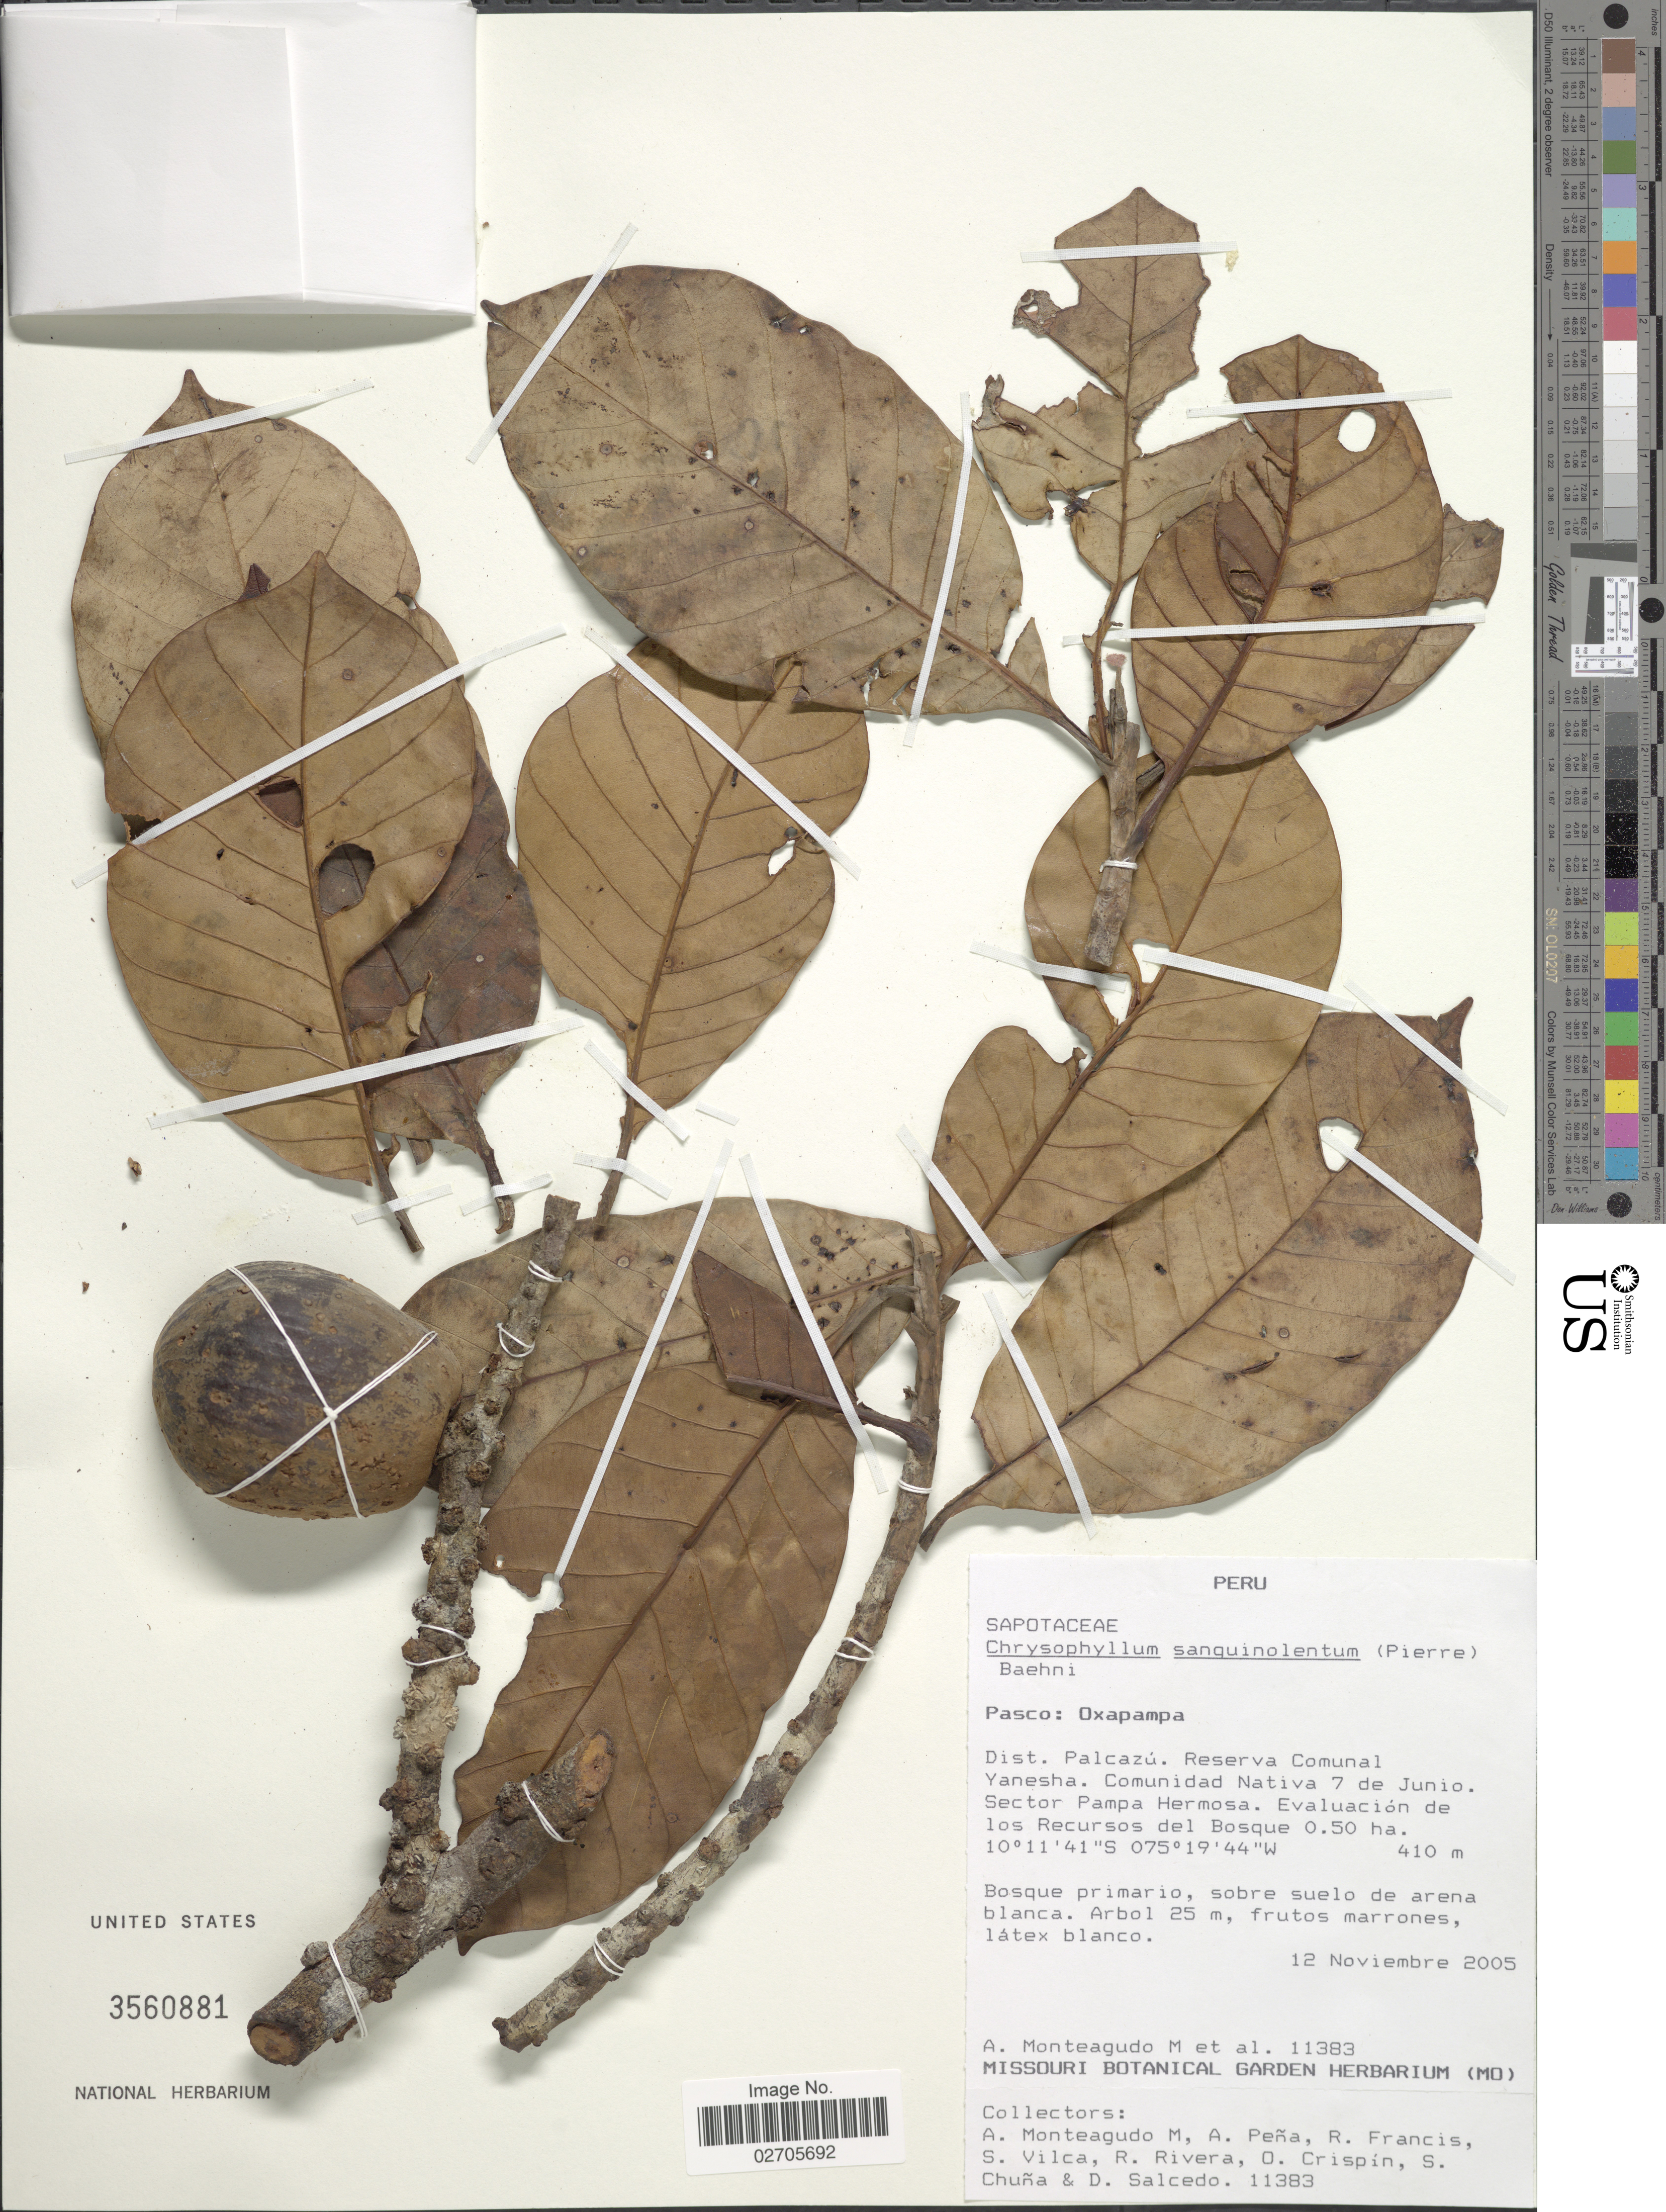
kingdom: Plantae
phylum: Tracheophyta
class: Magnoliopsida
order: Ericales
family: Sapotaceae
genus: Chrysophyllum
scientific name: Chrysophyllum sanguinolentum subsp. sanguinolentum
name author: (Pierre) Baehni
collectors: A. Monteagudo, A. Peña, R. Francis, S. Vilca & et al.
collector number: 11383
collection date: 2005-11-12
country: Peru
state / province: Pasco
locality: Oxapampa, Dist. Palcazú. Reserva Comunal Yanesha. Comunidad Nativa 7 de Junio. Sector Pampa Hermosa. Evaluación de los Recursos del Bosque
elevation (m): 410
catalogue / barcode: US 3560881